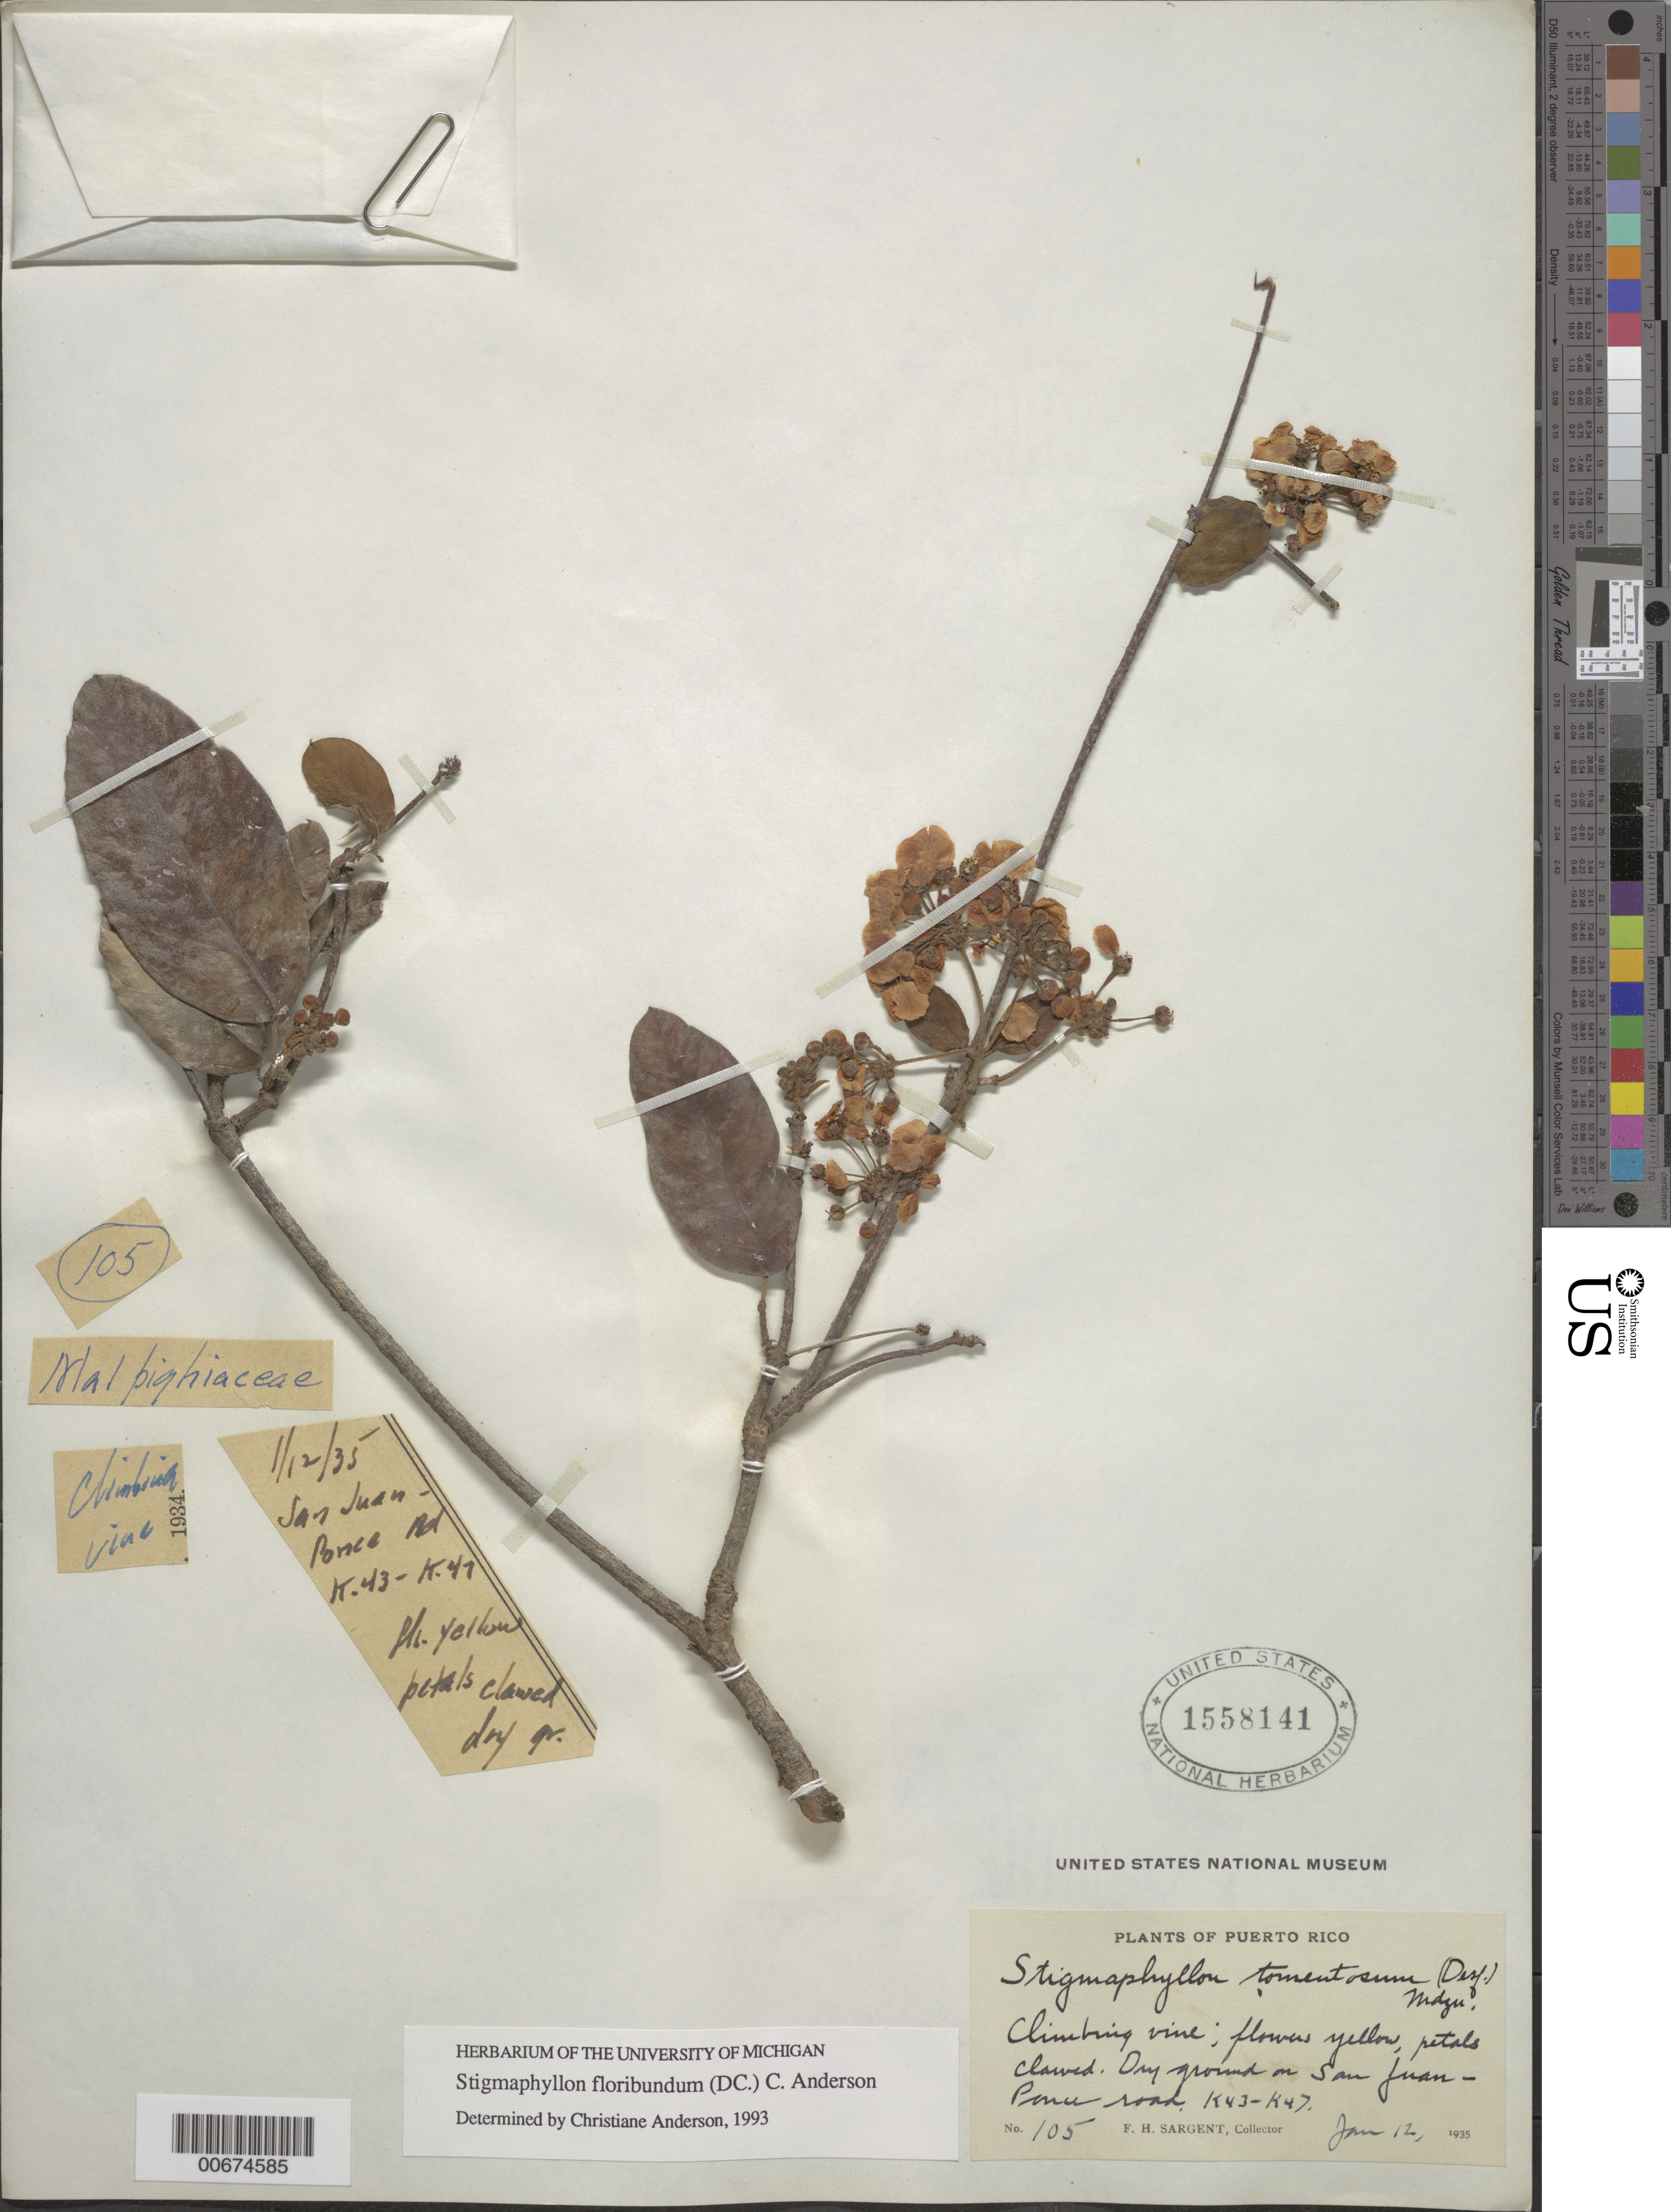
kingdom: Plantae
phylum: Tracheophyta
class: Magnoliopsida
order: Malpighiales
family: Malpighiaceae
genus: Stigmaphyllon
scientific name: Stigmaphyllon floribundum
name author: (DC.) C.E. Anderson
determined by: Anderson, C.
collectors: F. H. Sargent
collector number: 105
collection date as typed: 12 Jan 1935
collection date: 1935-01-12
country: Puerto Rico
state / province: San Juan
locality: San Juan-Ponce road, K43-K47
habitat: dry ground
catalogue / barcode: US 1558141